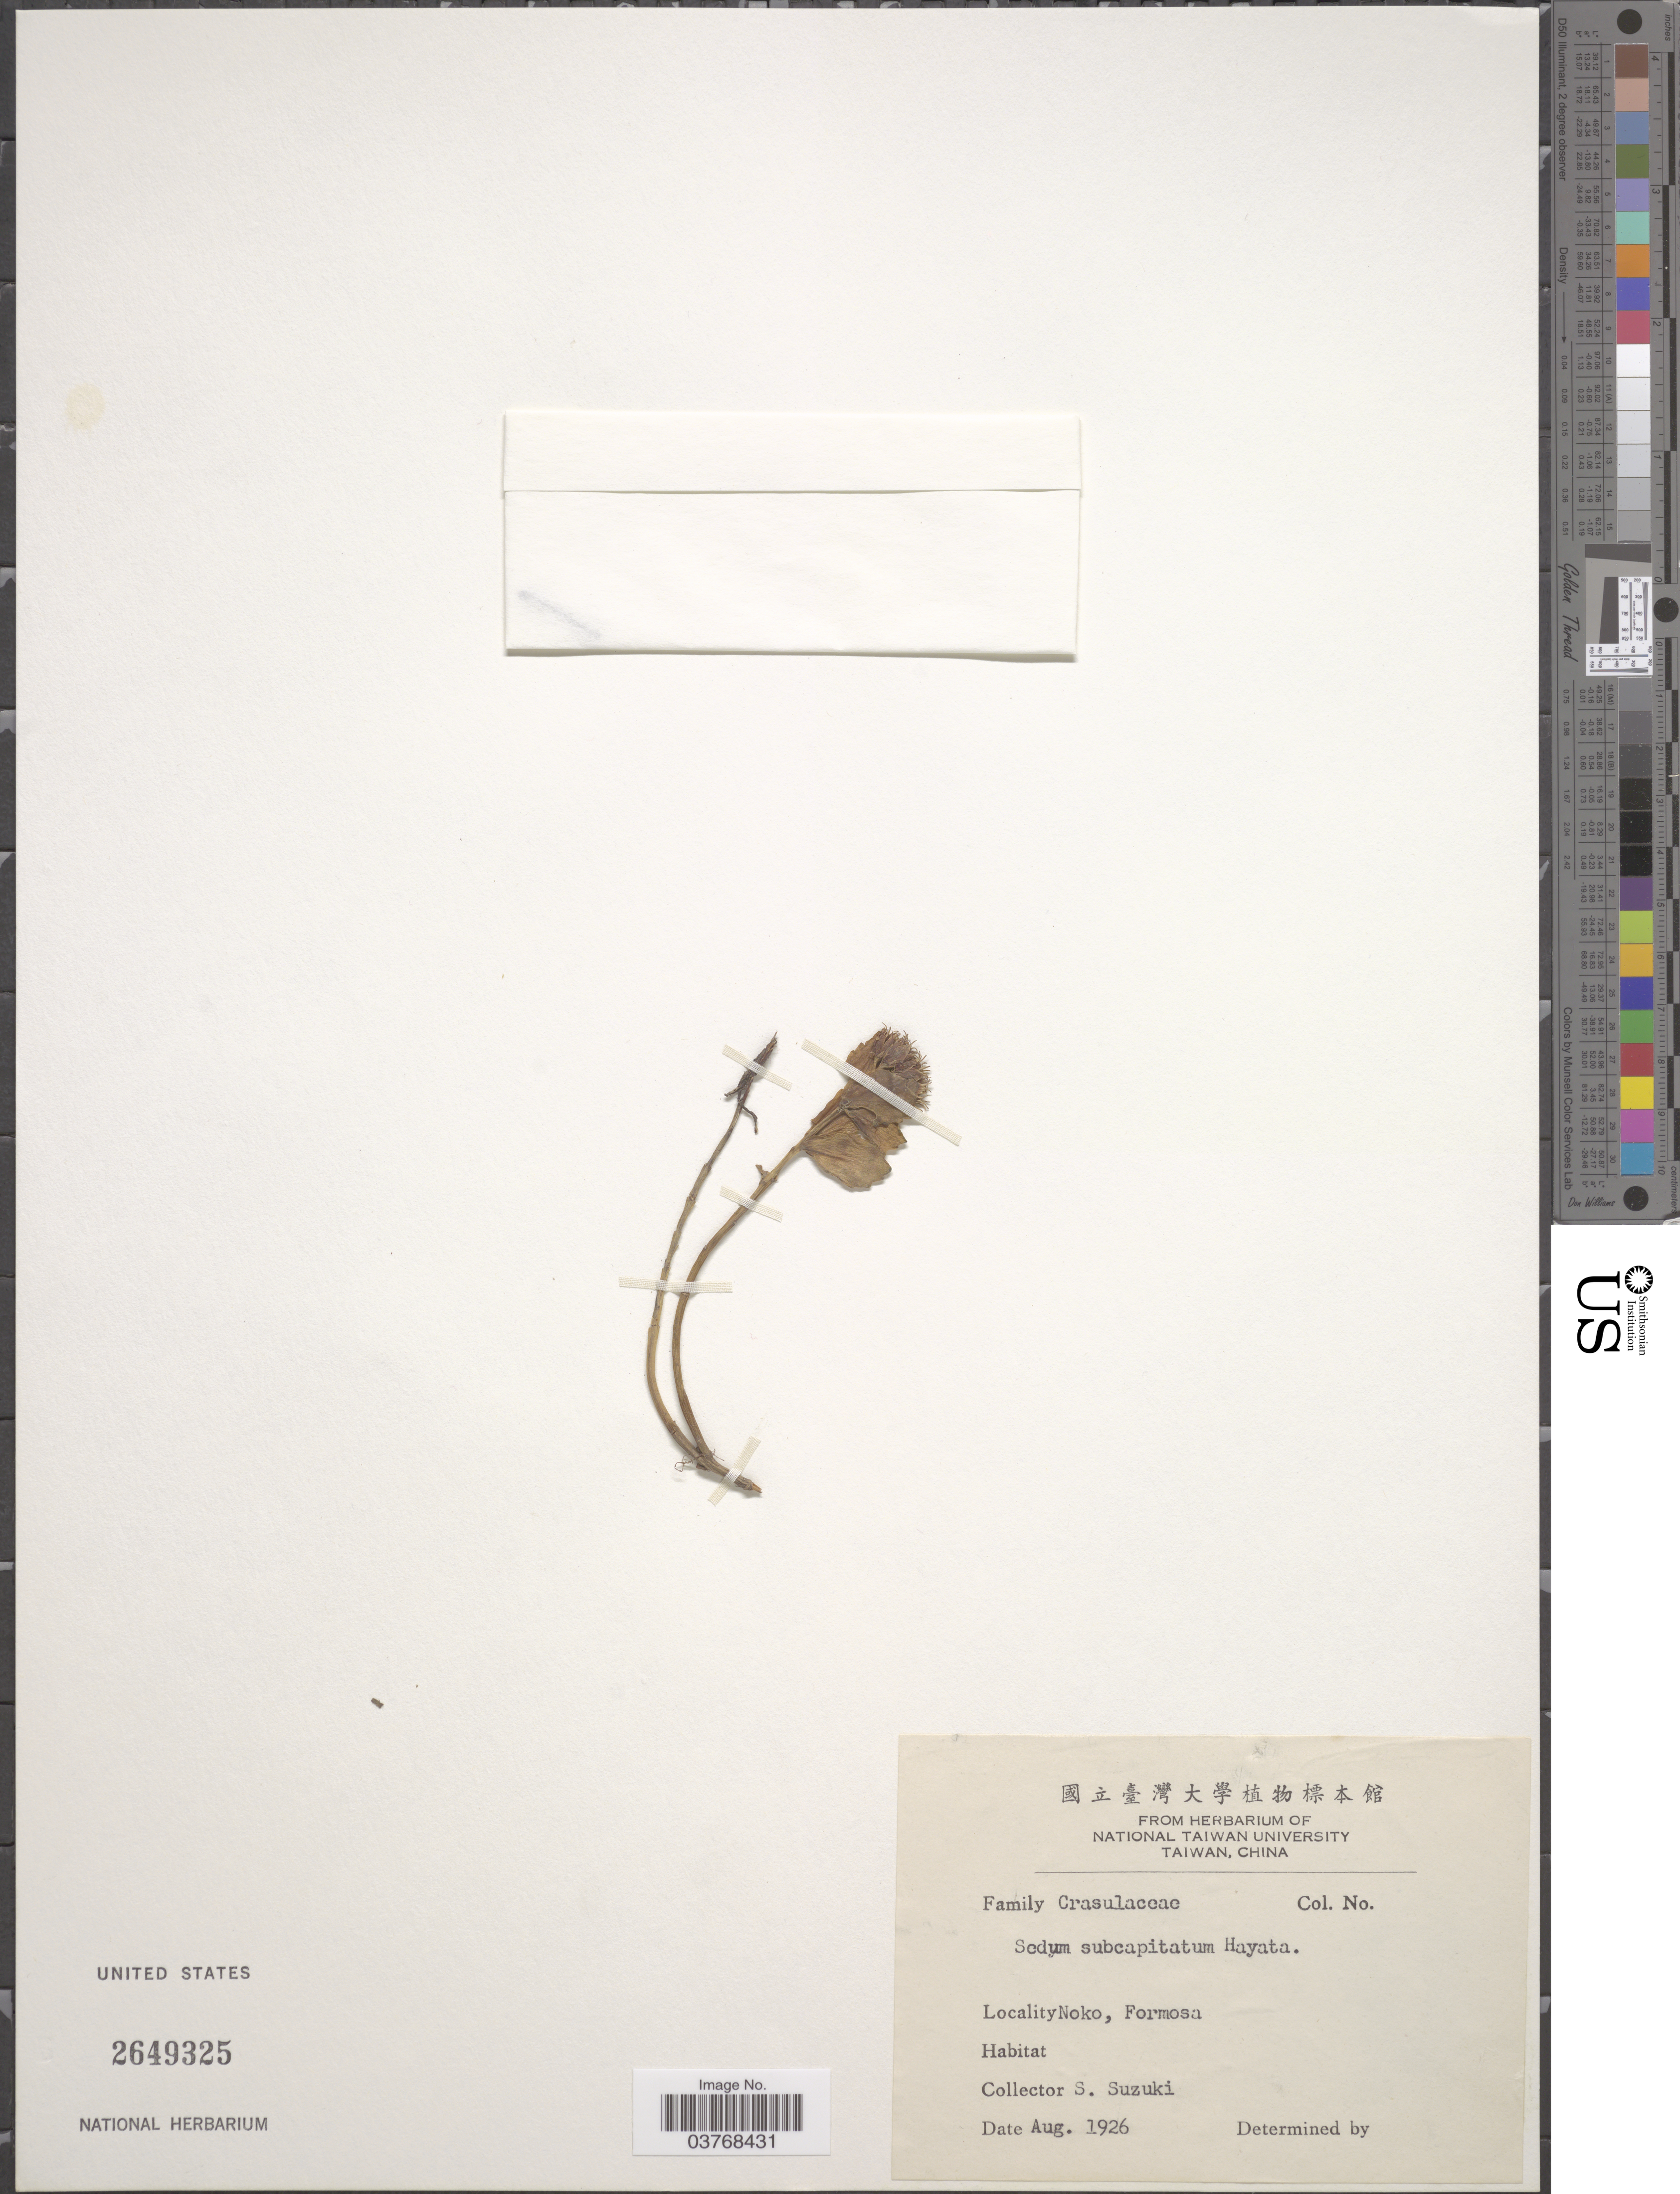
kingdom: Plantae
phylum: Tracheophyta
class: Magnoliopsida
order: Saxifragales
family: Crassulaceae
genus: Sedum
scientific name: Sedum subcapitatum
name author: Hayata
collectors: S. Suzuki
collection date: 1926-08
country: Taiwan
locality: Noko, Formosa.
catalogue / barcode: US 2649325